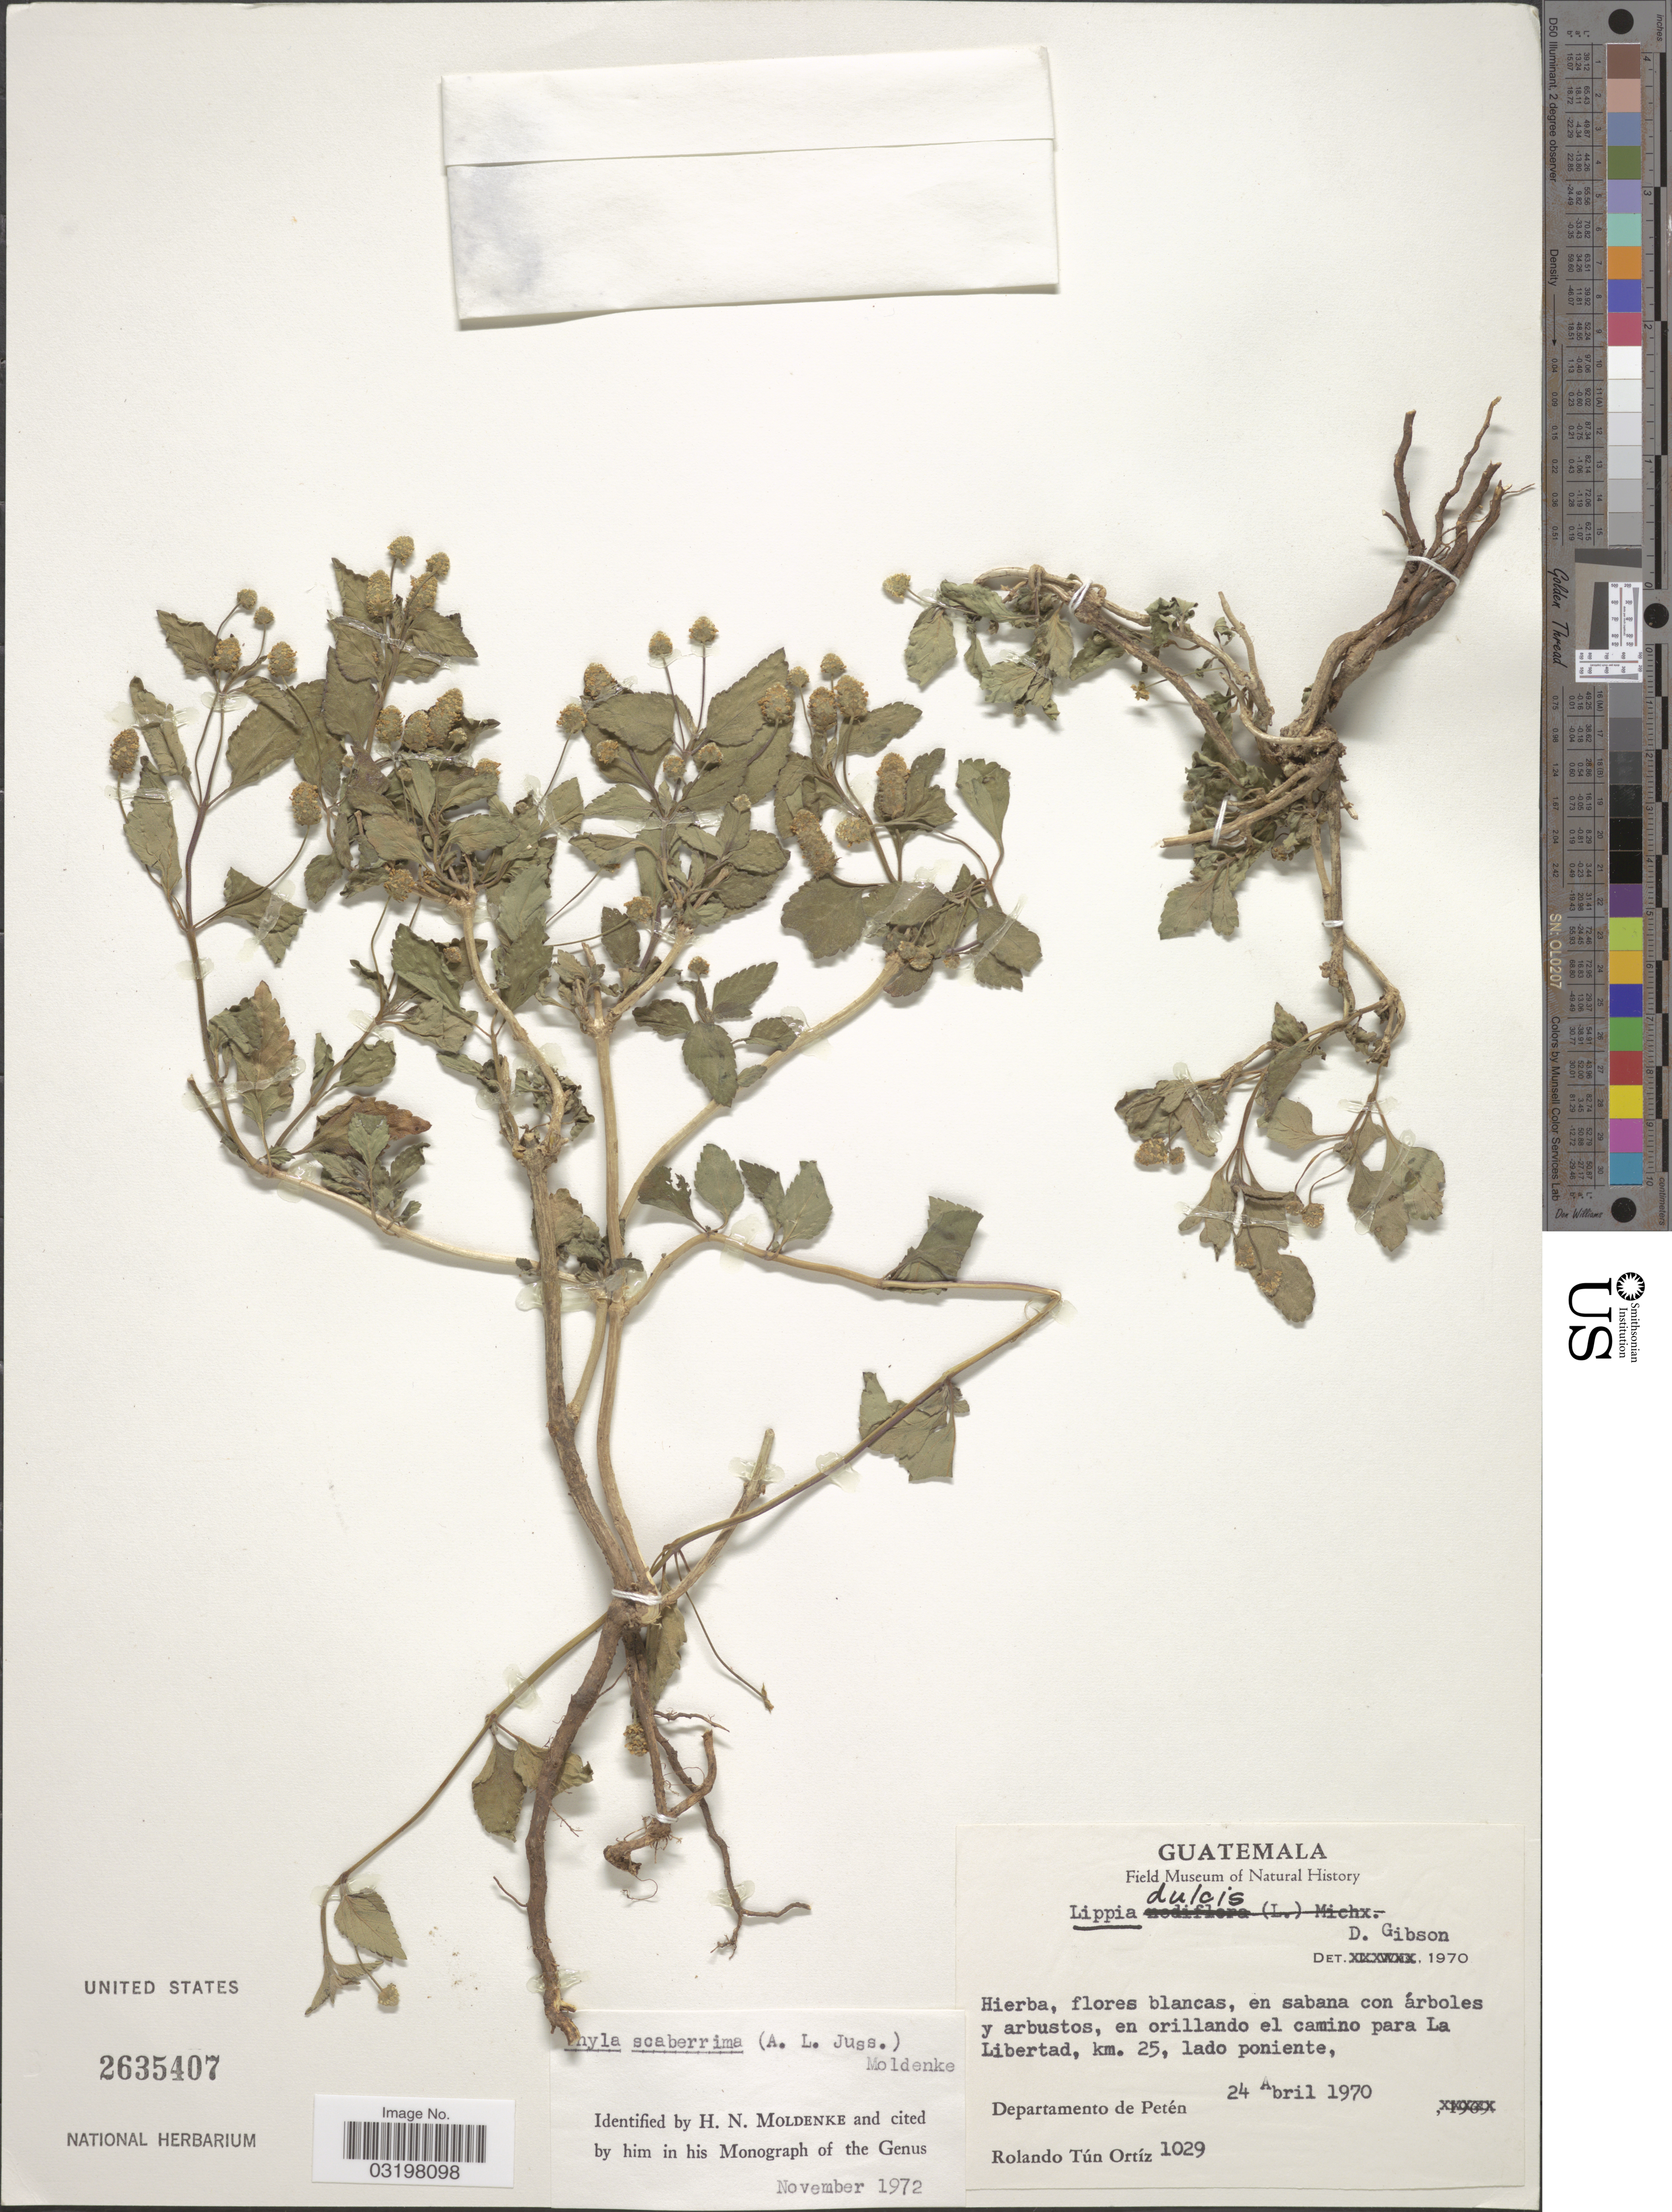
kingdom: Plantae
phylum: Tracheophyta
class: Magnoliopsida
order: Lamiales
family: Verbenaceae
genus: Lippia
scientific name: Lippia dulcis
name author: Trevis.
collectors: R. Ortiz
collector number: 1029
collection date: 1970-04-24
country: Guatemala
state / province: El Petén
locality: En orillando el camino para La Libertad. Km. 25, lado poniente. Departamento de Petén.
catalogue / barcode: US 2635407